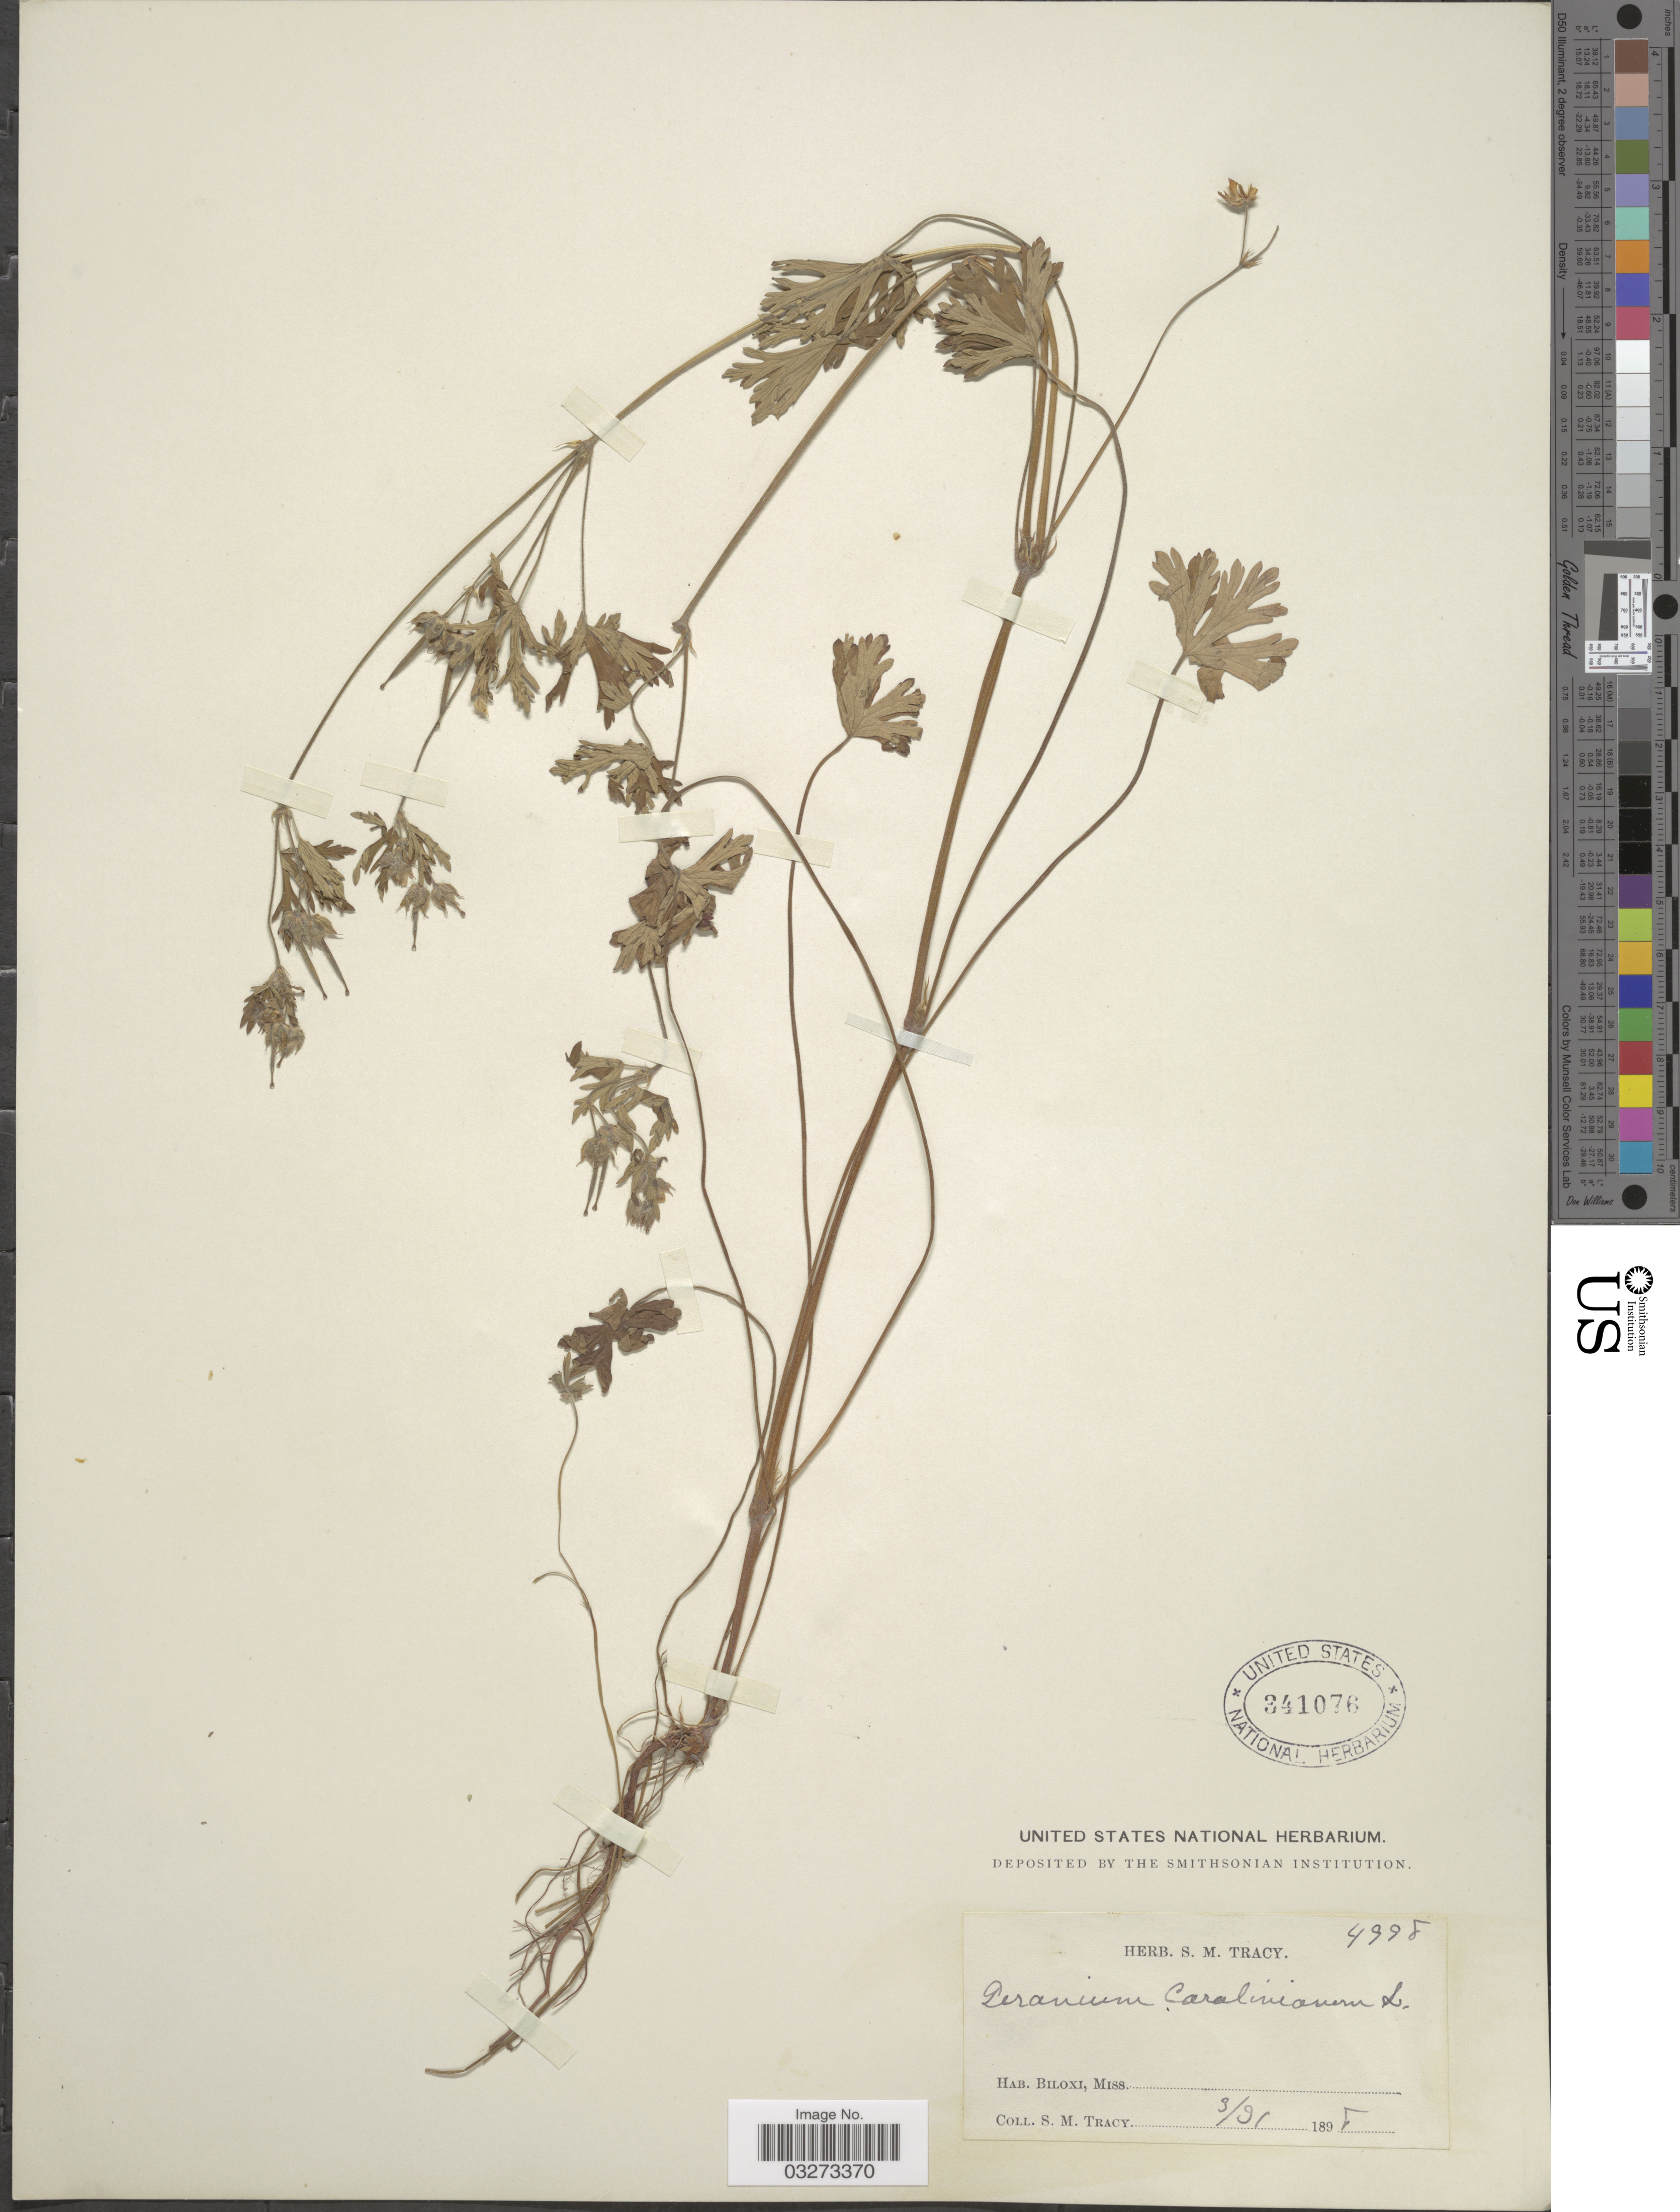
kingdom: Plantae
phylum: Tracheophyta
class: Magnoliopsida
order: Geraniales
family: Geraniaceae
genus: Geranium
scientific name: Geranium carolinianum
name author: L.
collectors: S. M. Tracy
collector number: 4998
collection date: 1898-03-31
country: United States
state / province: Mississippi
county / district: Harrison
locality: Biloxi.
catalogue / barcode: US 341076